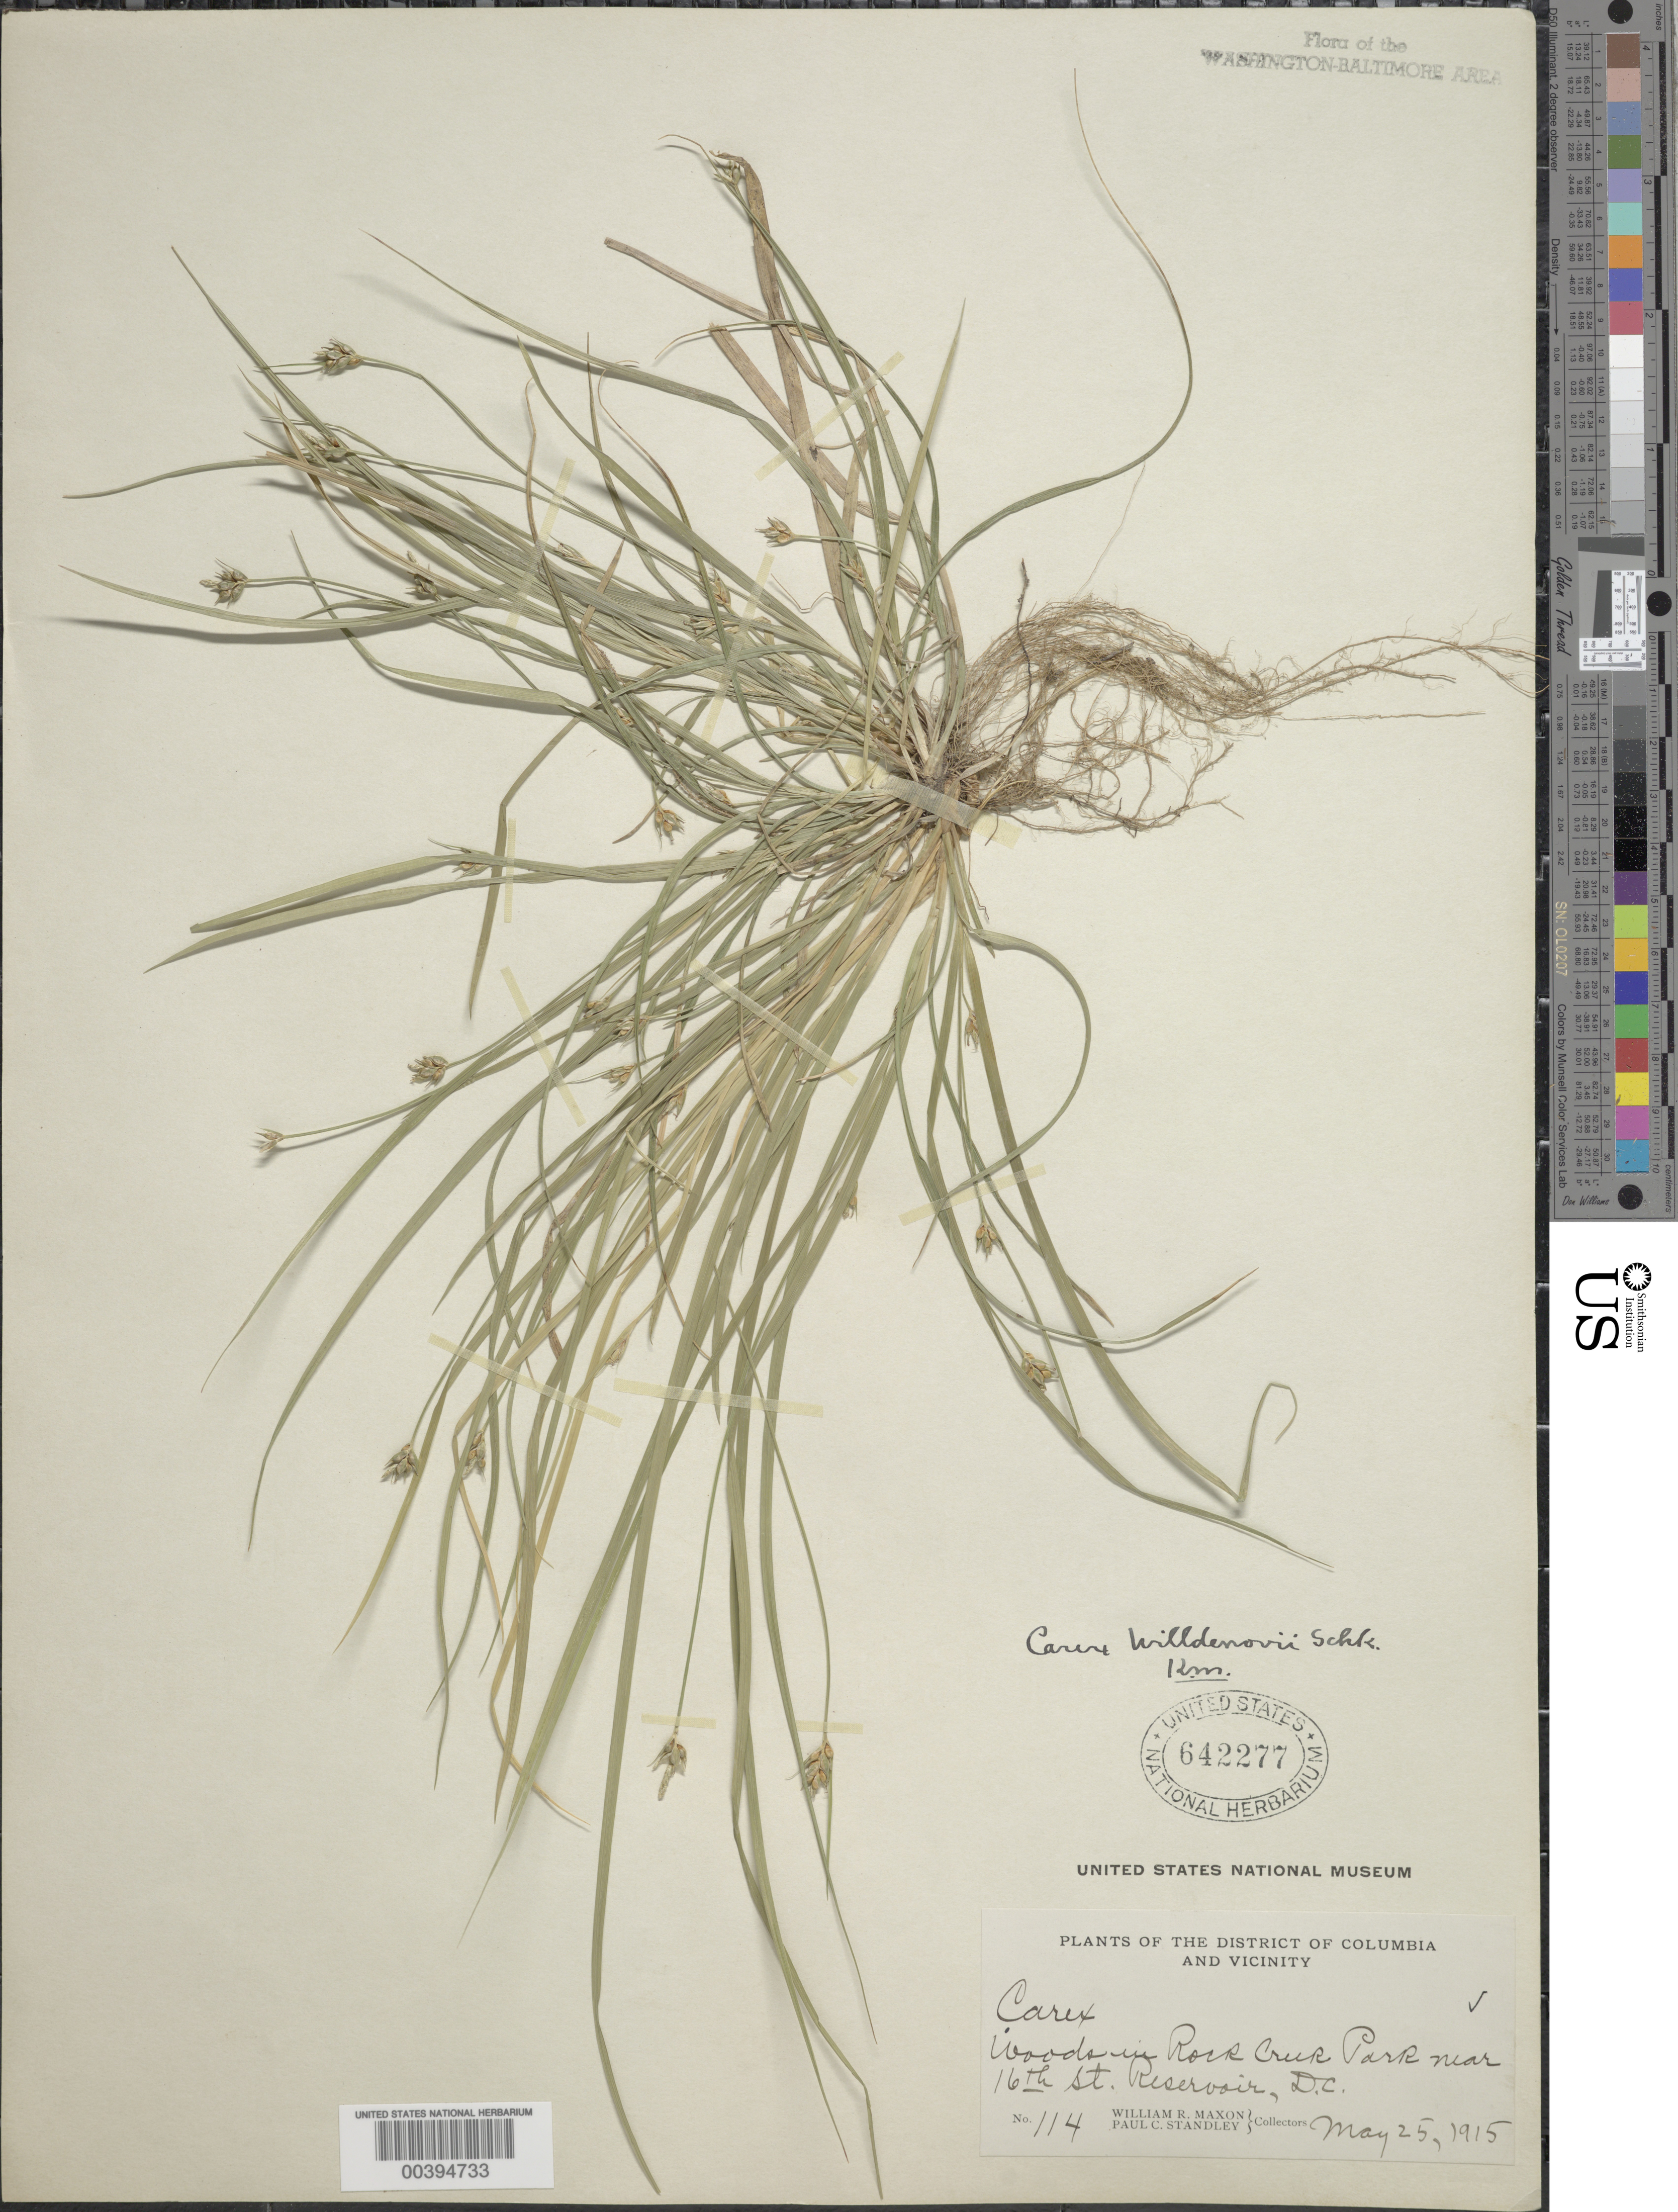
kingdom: Plantae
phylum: Tracheophyta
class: Liliopsida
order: Poales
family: Cyperaceae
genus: Carex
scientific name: Carex willdenowii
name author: Willd.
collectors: W. R. Maxon & P. C. Standley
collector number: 114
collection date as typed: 25 May 1915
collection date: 1915-05-25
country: United States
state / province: District of Columbia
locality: Rock Creek Park near 16th St. Reservoir Rock Creek Park & vicinity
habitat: Woods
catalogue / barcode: US 642277